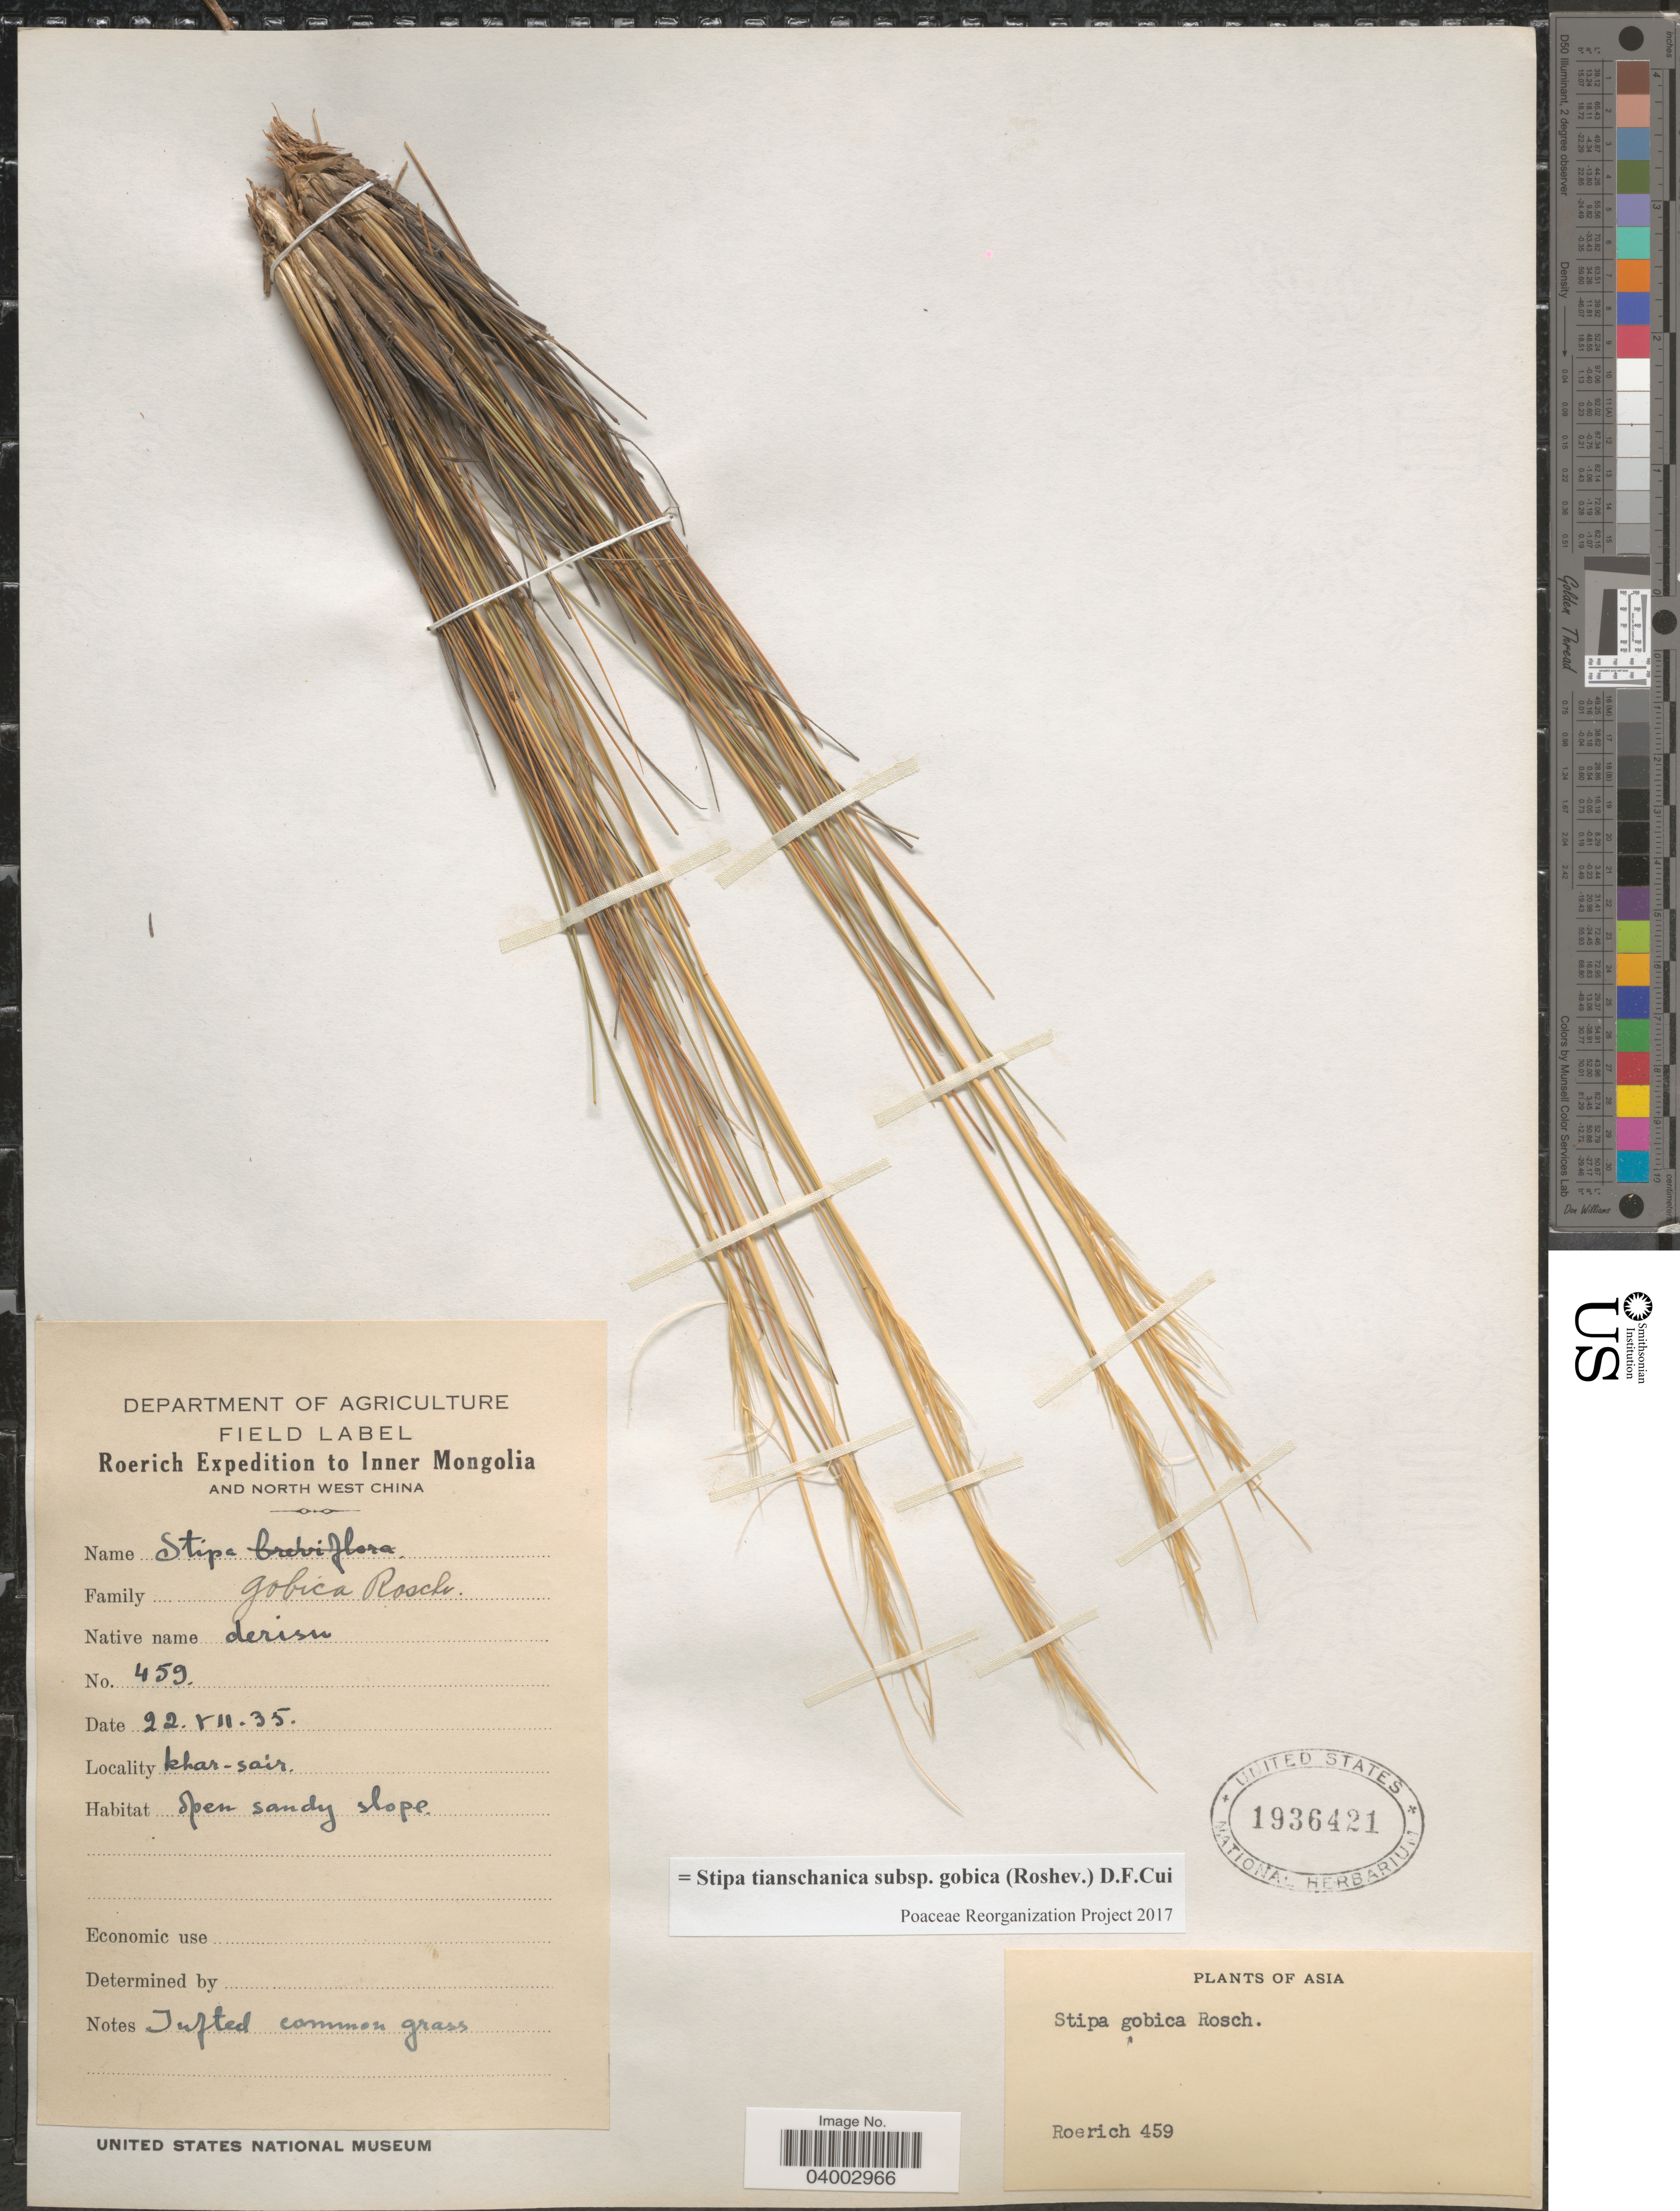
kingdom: Plantae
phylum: Tracheophyta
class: Liliopsida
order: Poales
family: Poaceae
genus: Stipa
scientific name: Stipa tianschanica subsp. gobica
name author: (Roshev.) Cui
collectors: -. Roerich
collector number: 459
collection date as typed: Transcribed d/m/y: 22/7/35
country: China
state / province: Nei Monggol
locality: Inner Mongolia and North West China. Khar-sair.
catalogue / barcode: US 1936421